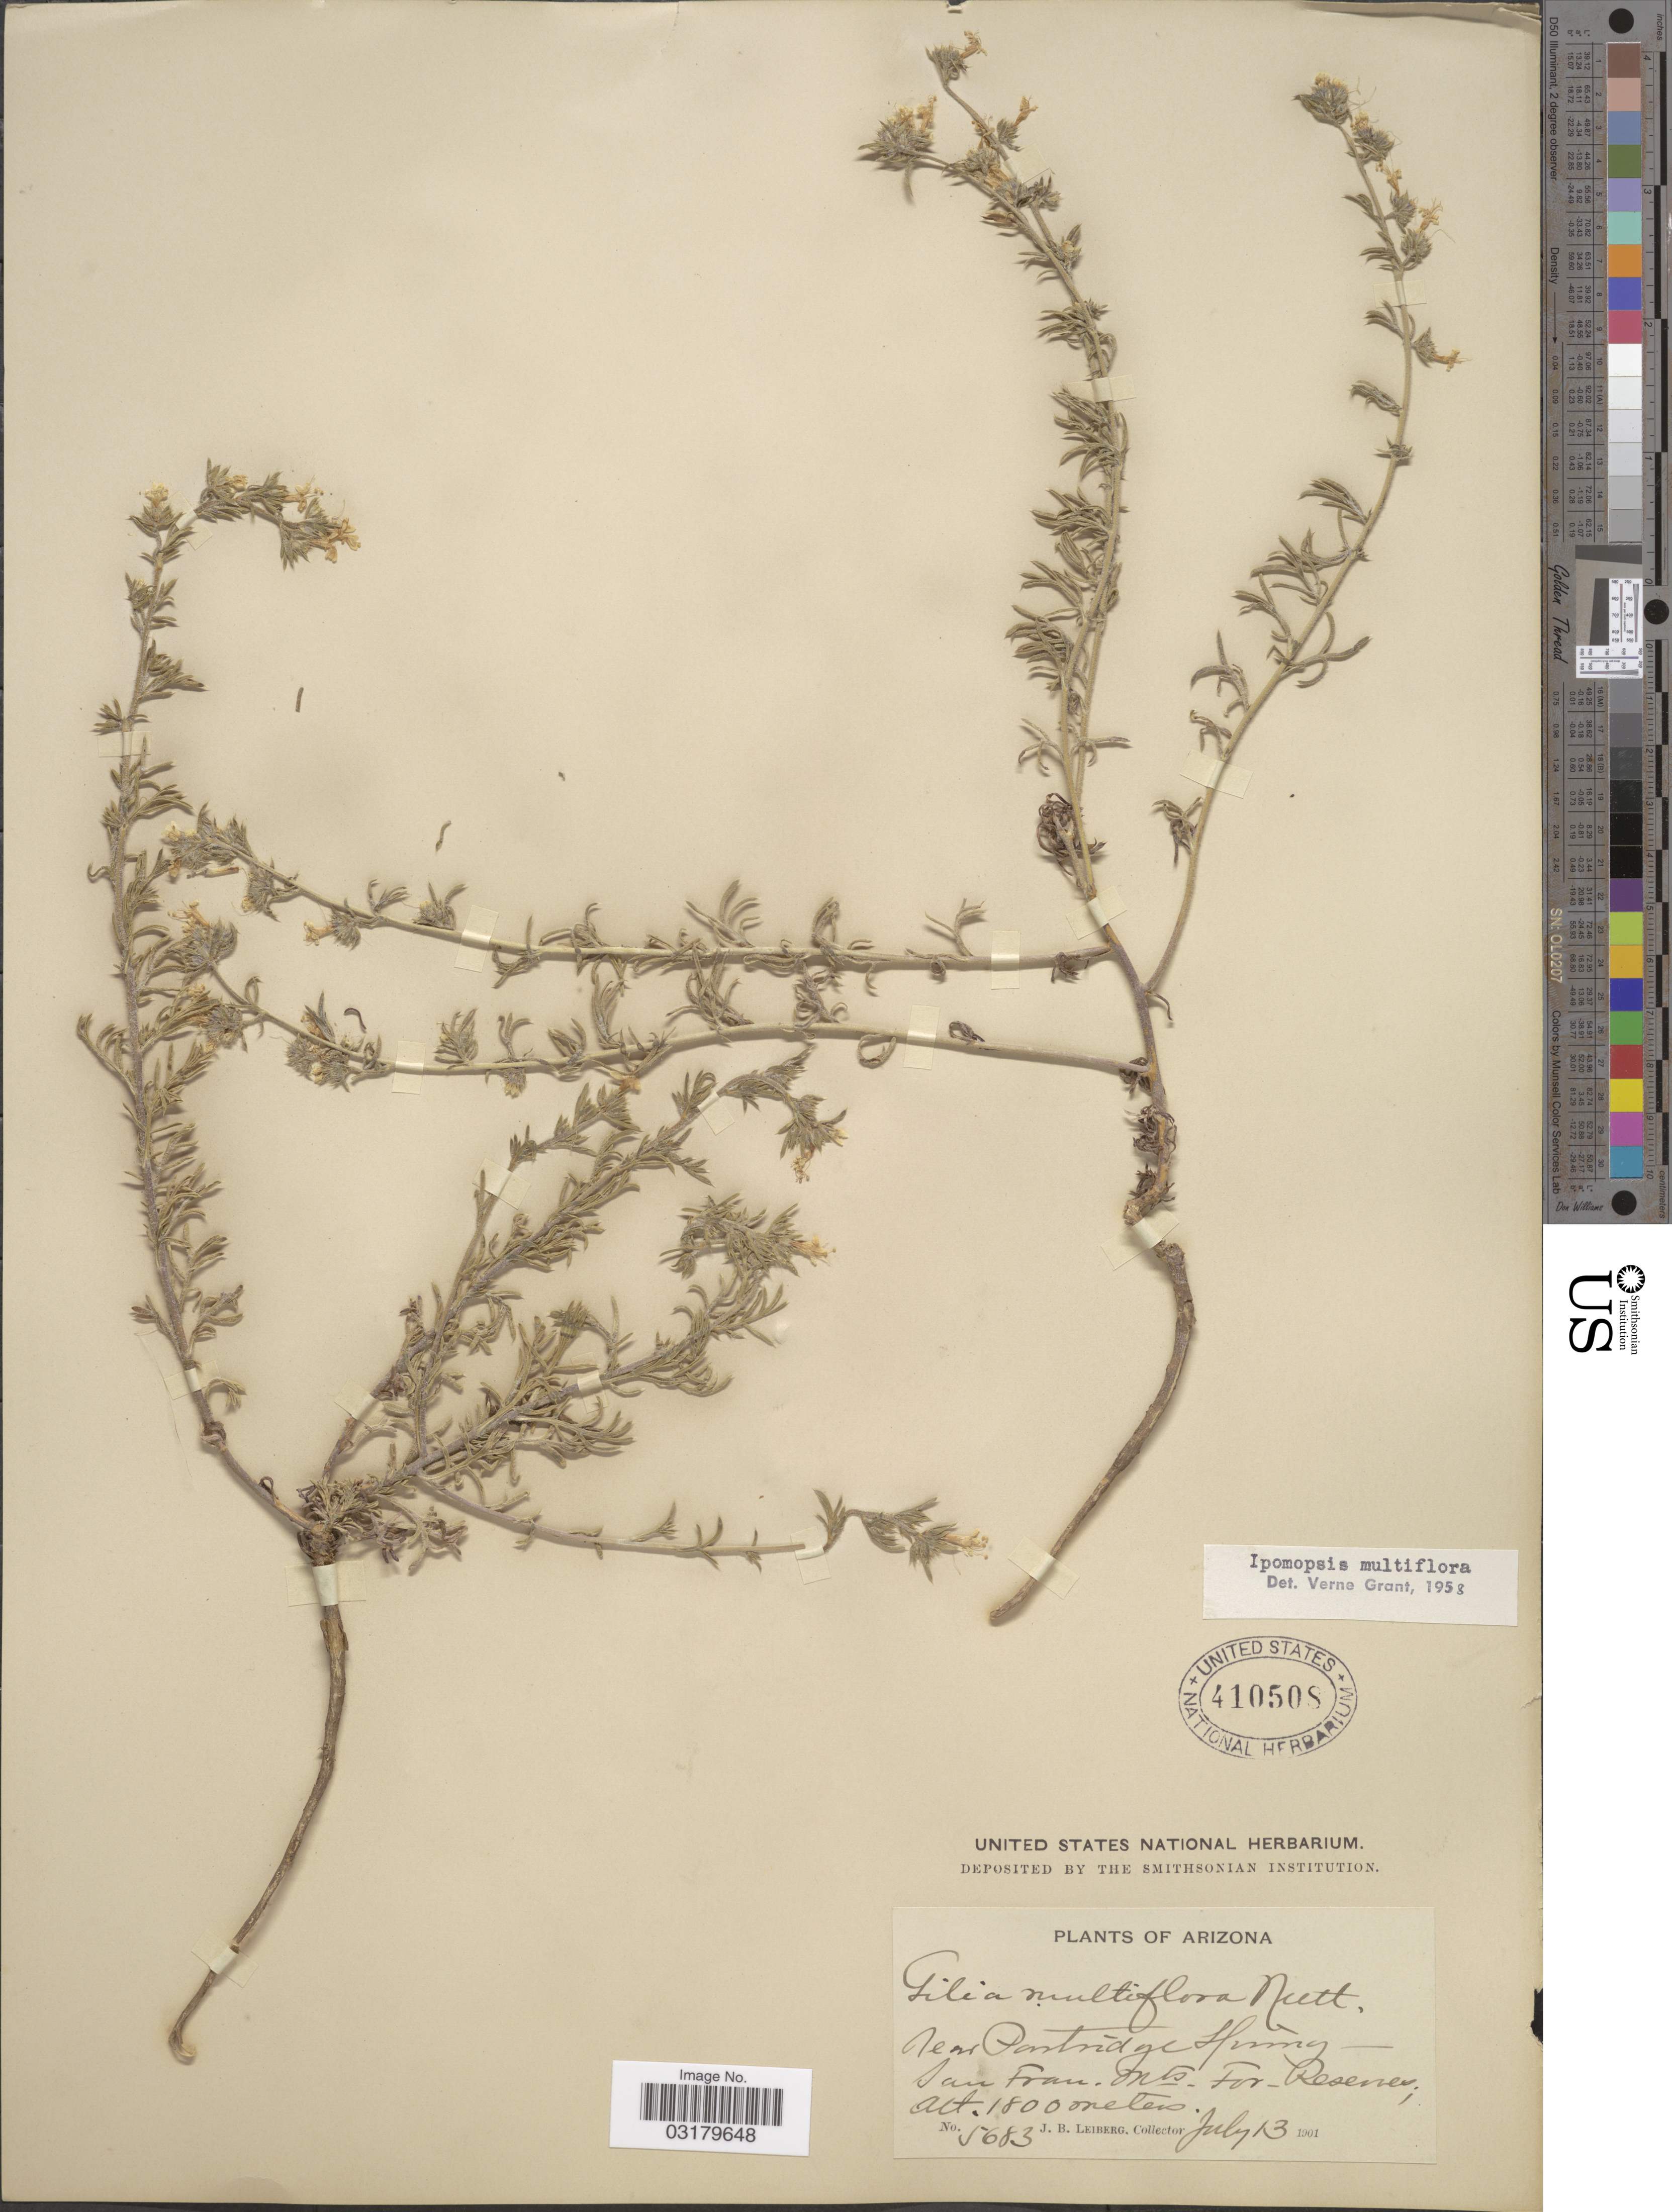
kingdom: Plantae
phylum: Tracheophyta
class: Magnoliopsida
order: Ericales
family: Polemoniaceae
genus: Ipomopsis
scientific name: Ipomopsis multiflora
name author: (Nutt.) V.E. Grant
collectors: J. B. Leiberg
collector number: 5683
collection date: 1901-07-13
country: United States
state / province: Arizona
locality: Near Partridge Spring, San Fran. Mts. For. Reserves.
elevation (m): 1800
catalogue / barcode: US 410508